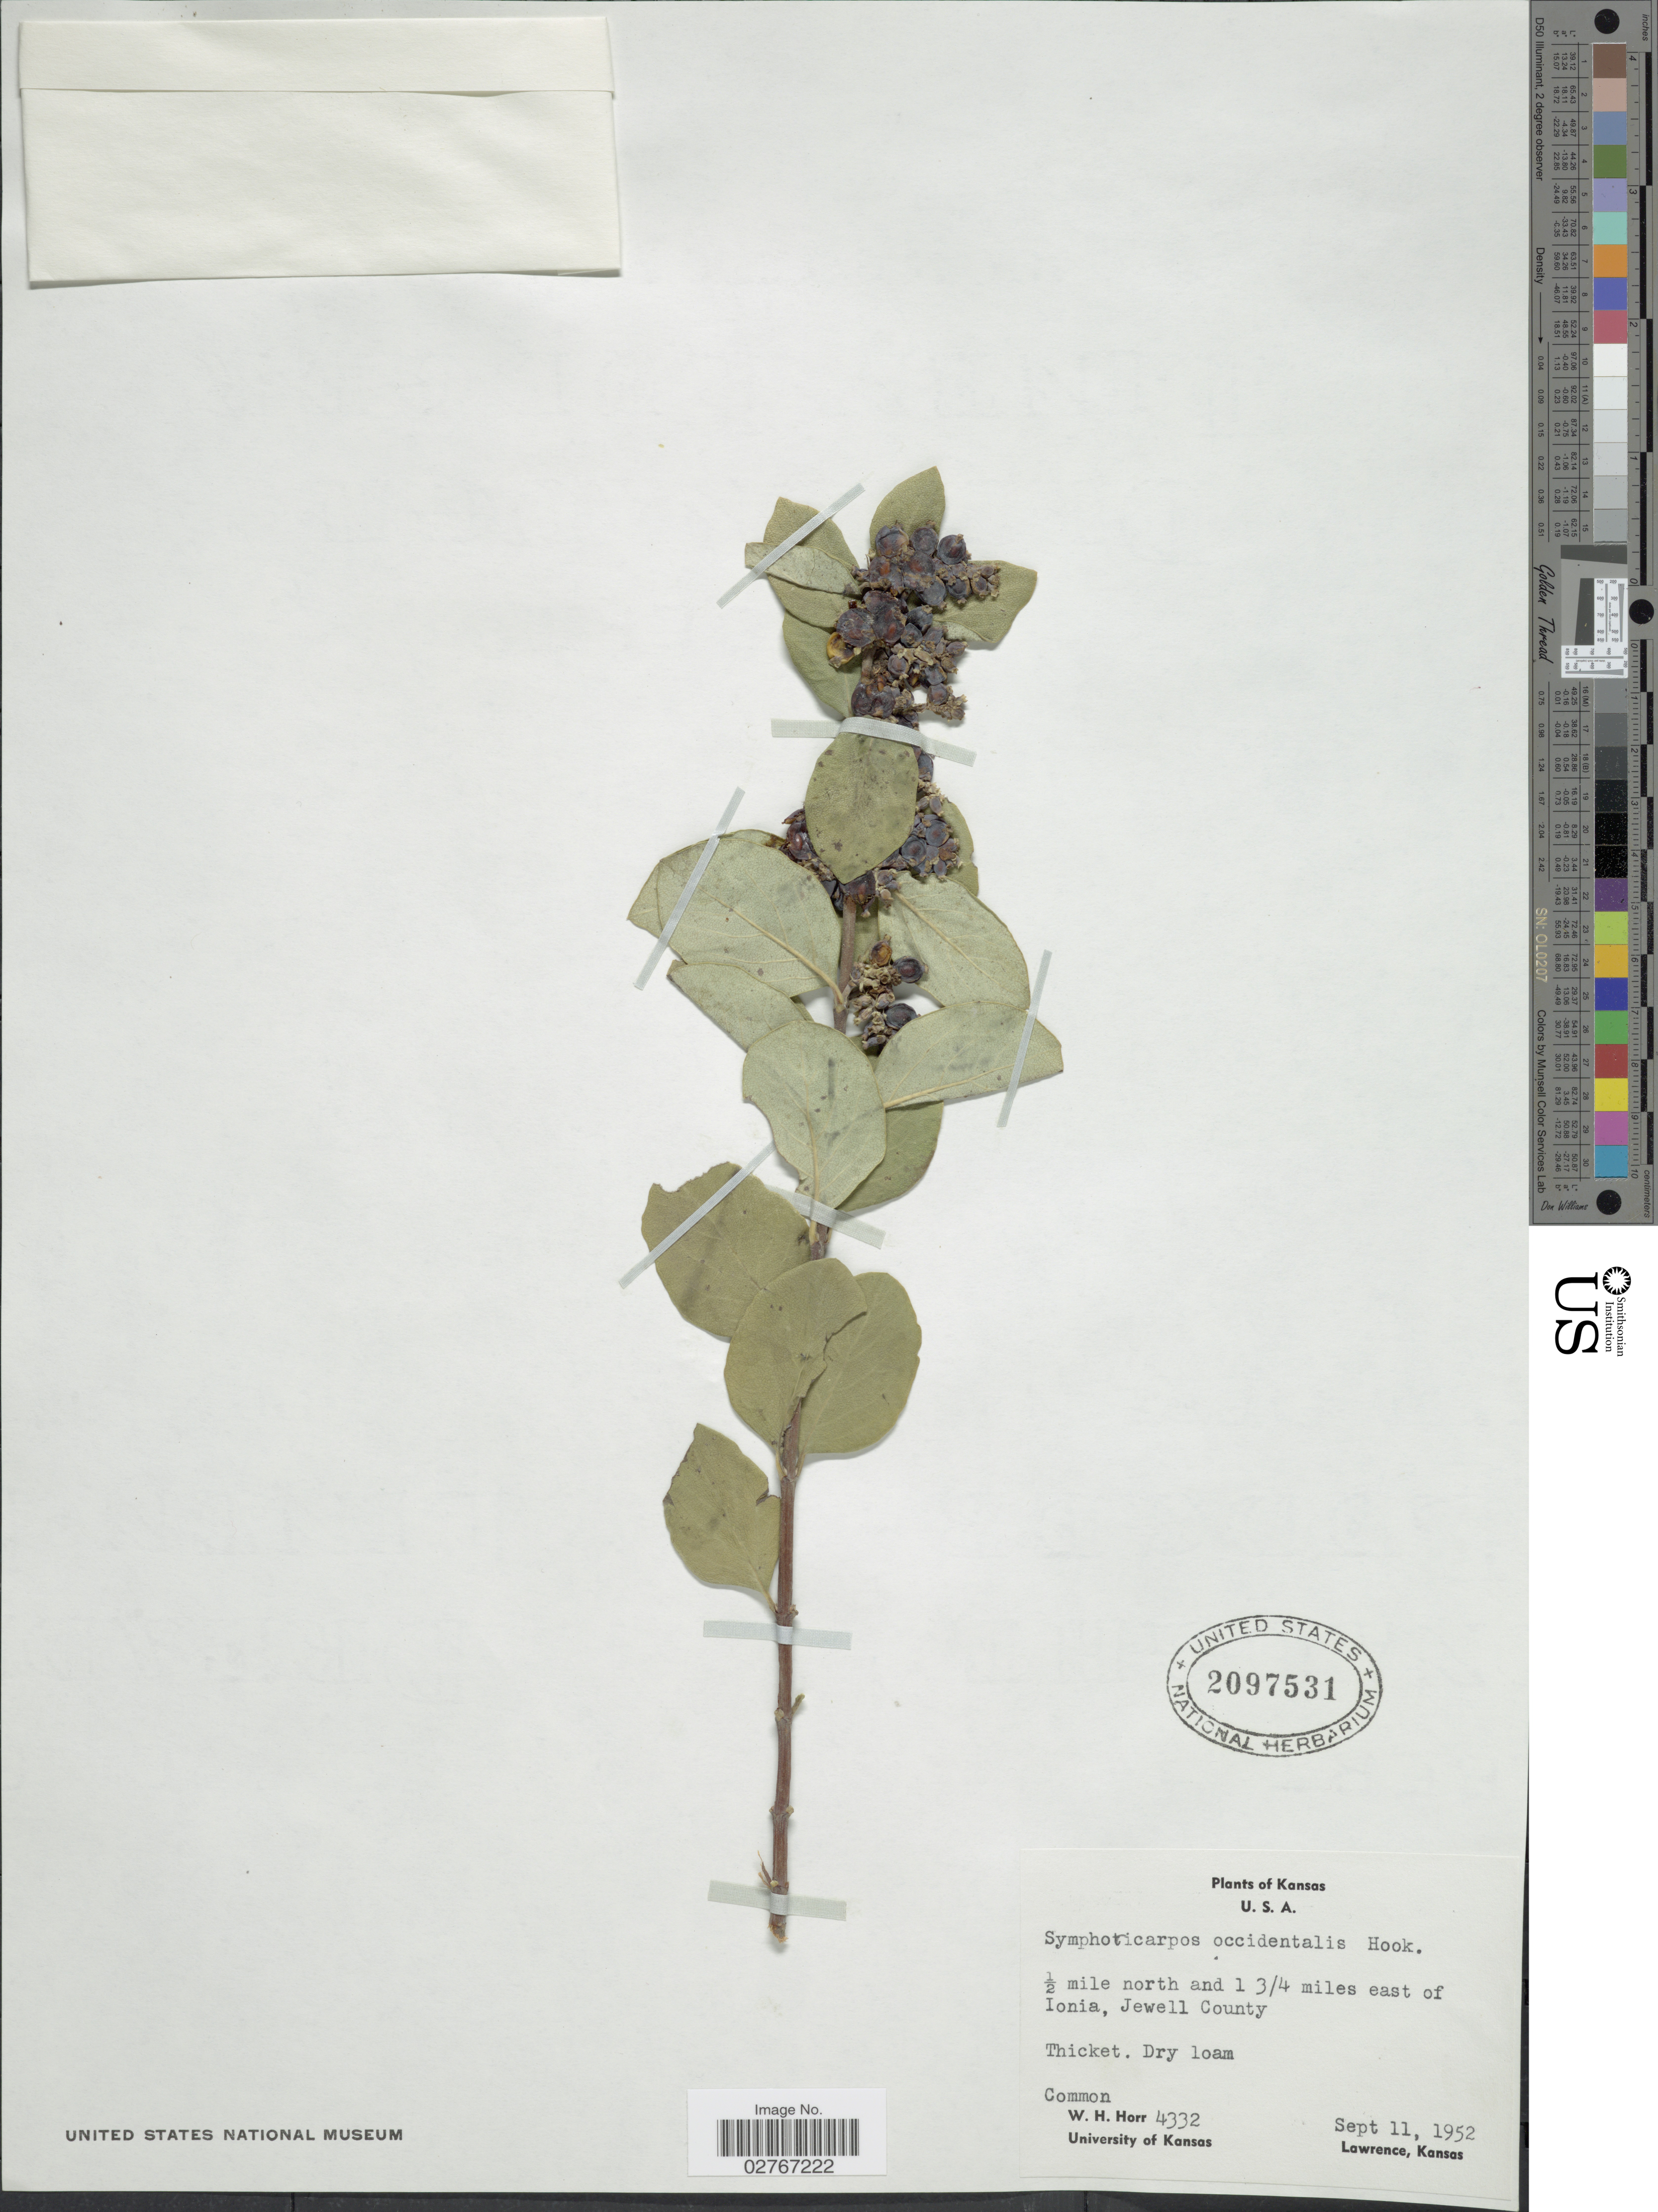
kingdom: Plantae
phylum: Tracheophyta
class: Magnoliopsida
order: Dipsacales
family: Caprifoliaceae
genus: Symphoricarpos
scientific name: Symphoricarpos occidentalis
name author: (R. Br.) Hook.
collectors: W. H. Horr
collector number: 4332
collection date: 1952-09-11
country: United States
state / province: Kansas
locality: ½ mile north and 1 ¾ miles east of Ionia, Jewell County.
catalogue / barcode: US 2097531